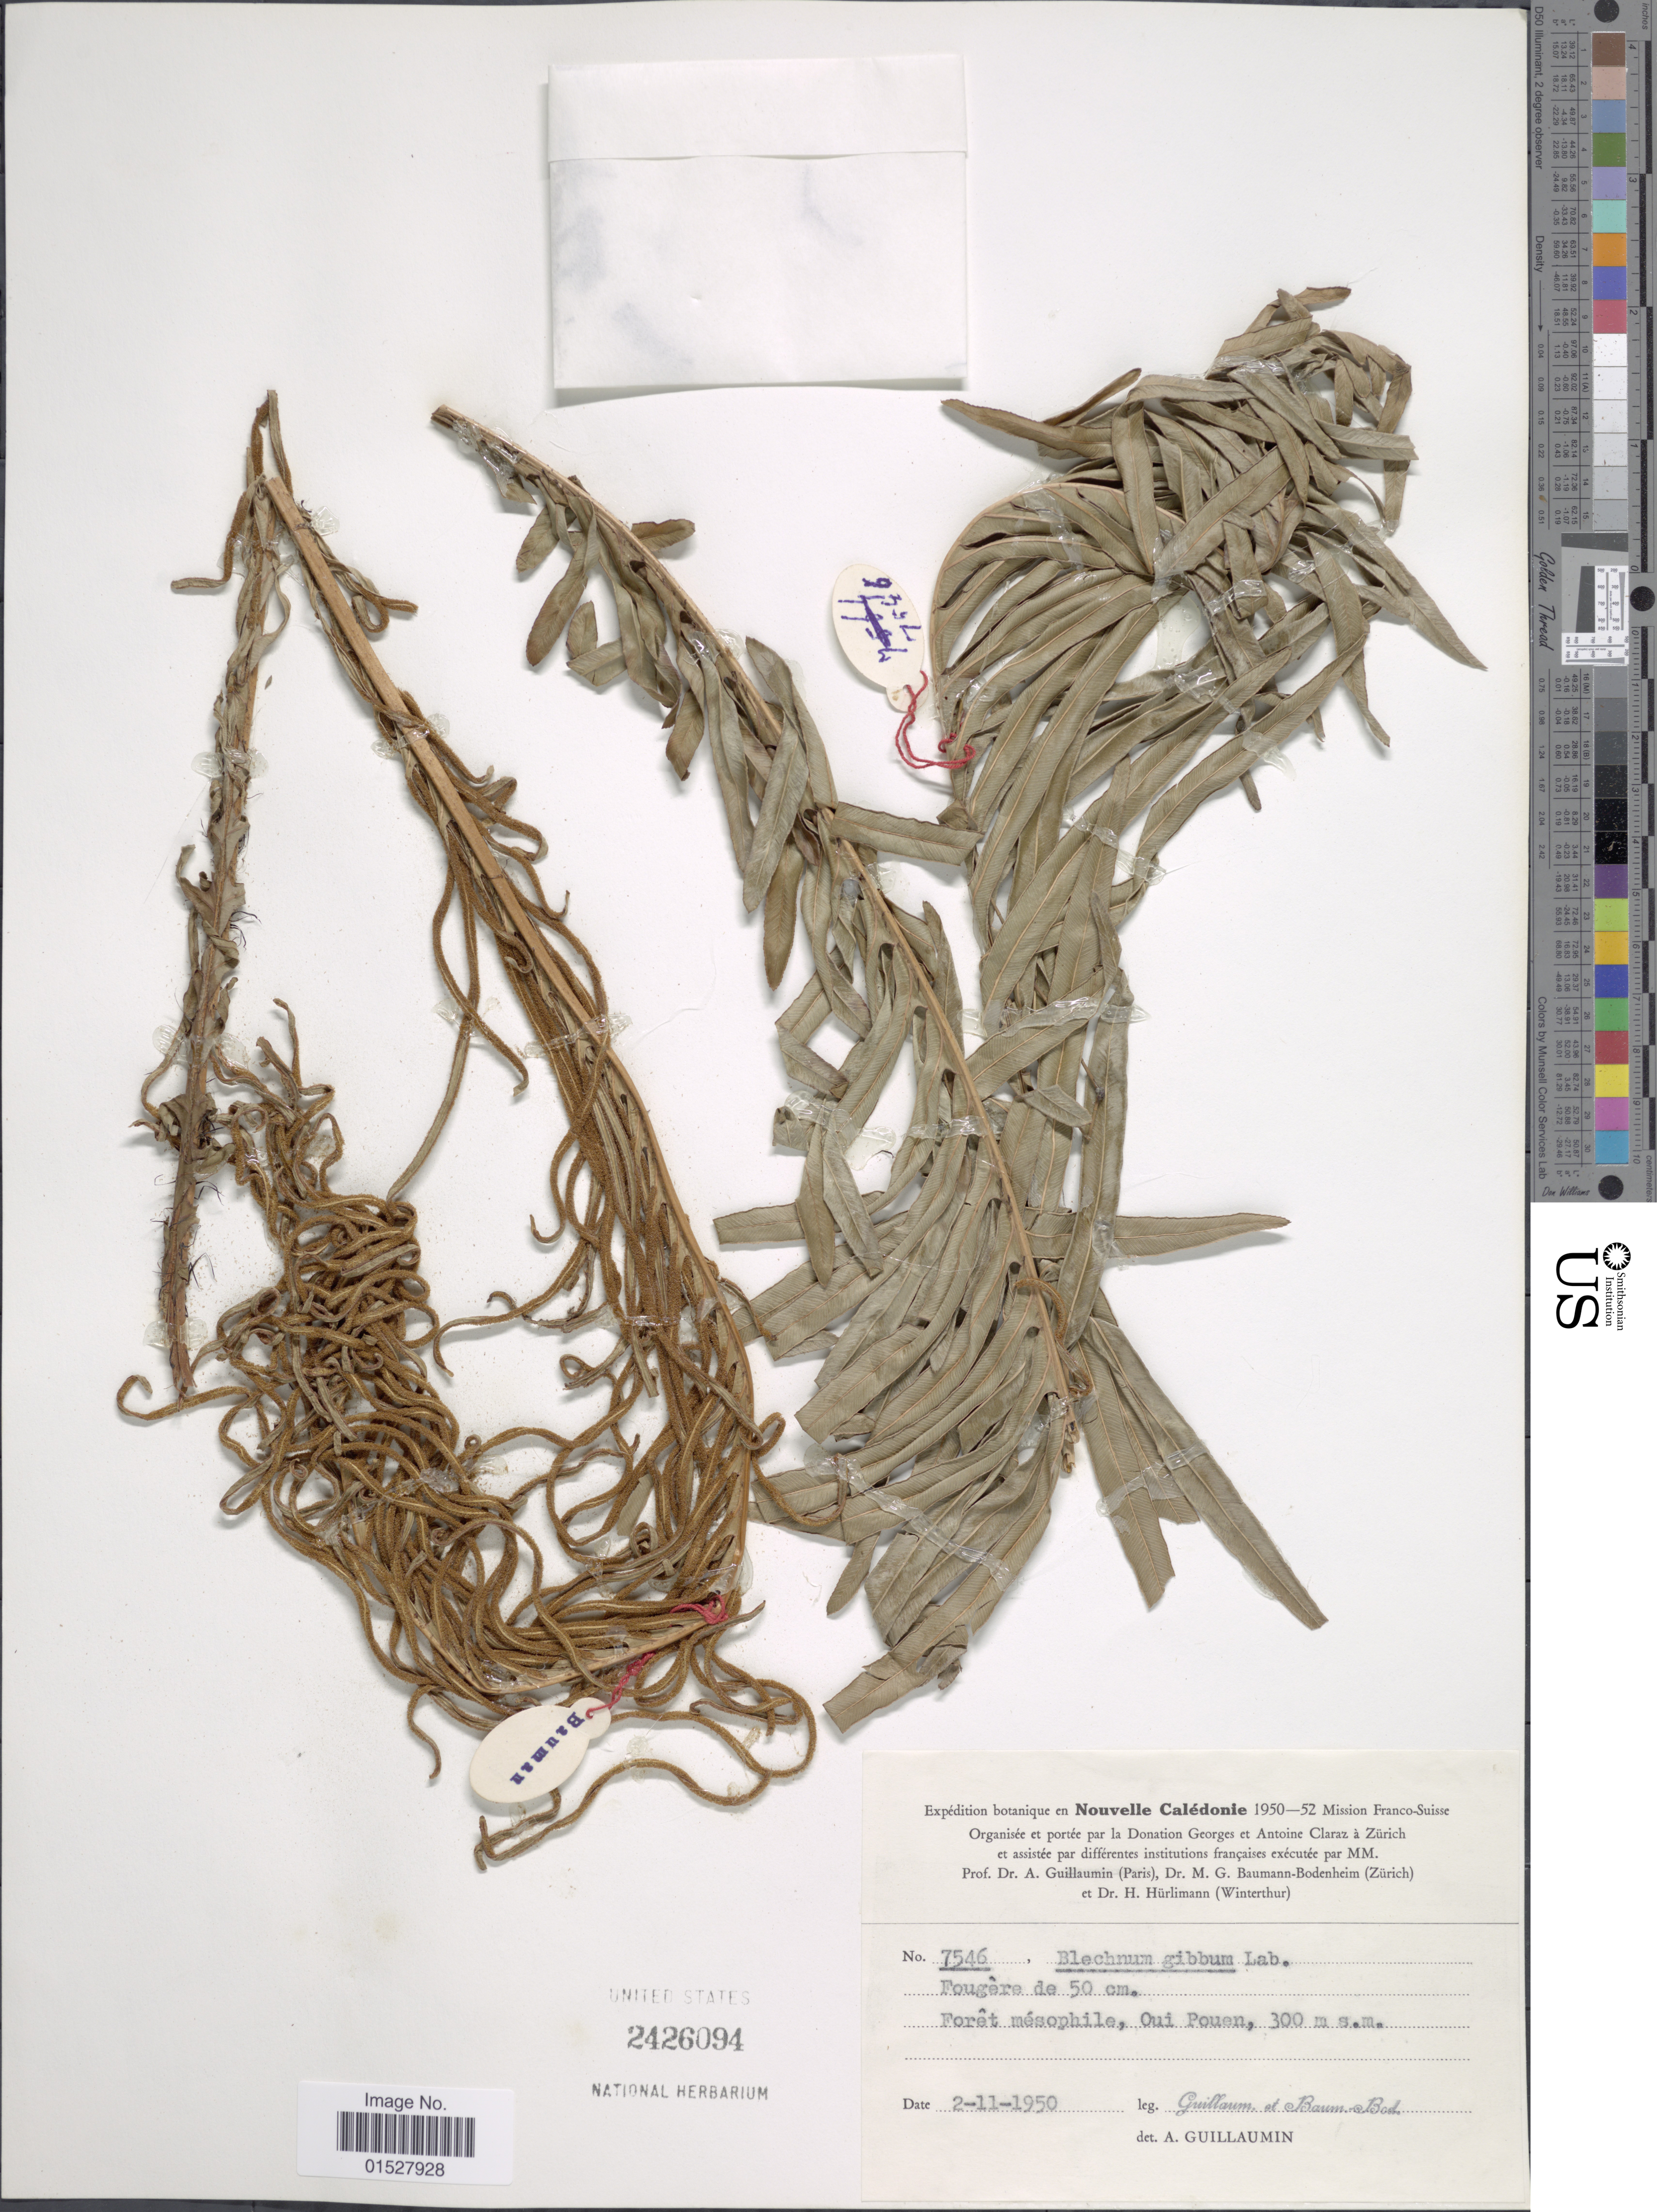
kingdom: Plantae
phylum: Tracheophyta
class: Polypodiopsida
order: Polypodiales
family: Blechnaceae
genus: Blechnum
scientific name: Blechnum gibbum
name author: (Labill.) Mett.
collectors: A. Guillaumin & M. G. Baumann-Bodenheim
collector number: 7546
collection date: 1950-11-02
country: New Caledonia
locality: Foret mesophile, Oui Pouen.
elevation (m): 300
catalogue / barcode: US 2426094